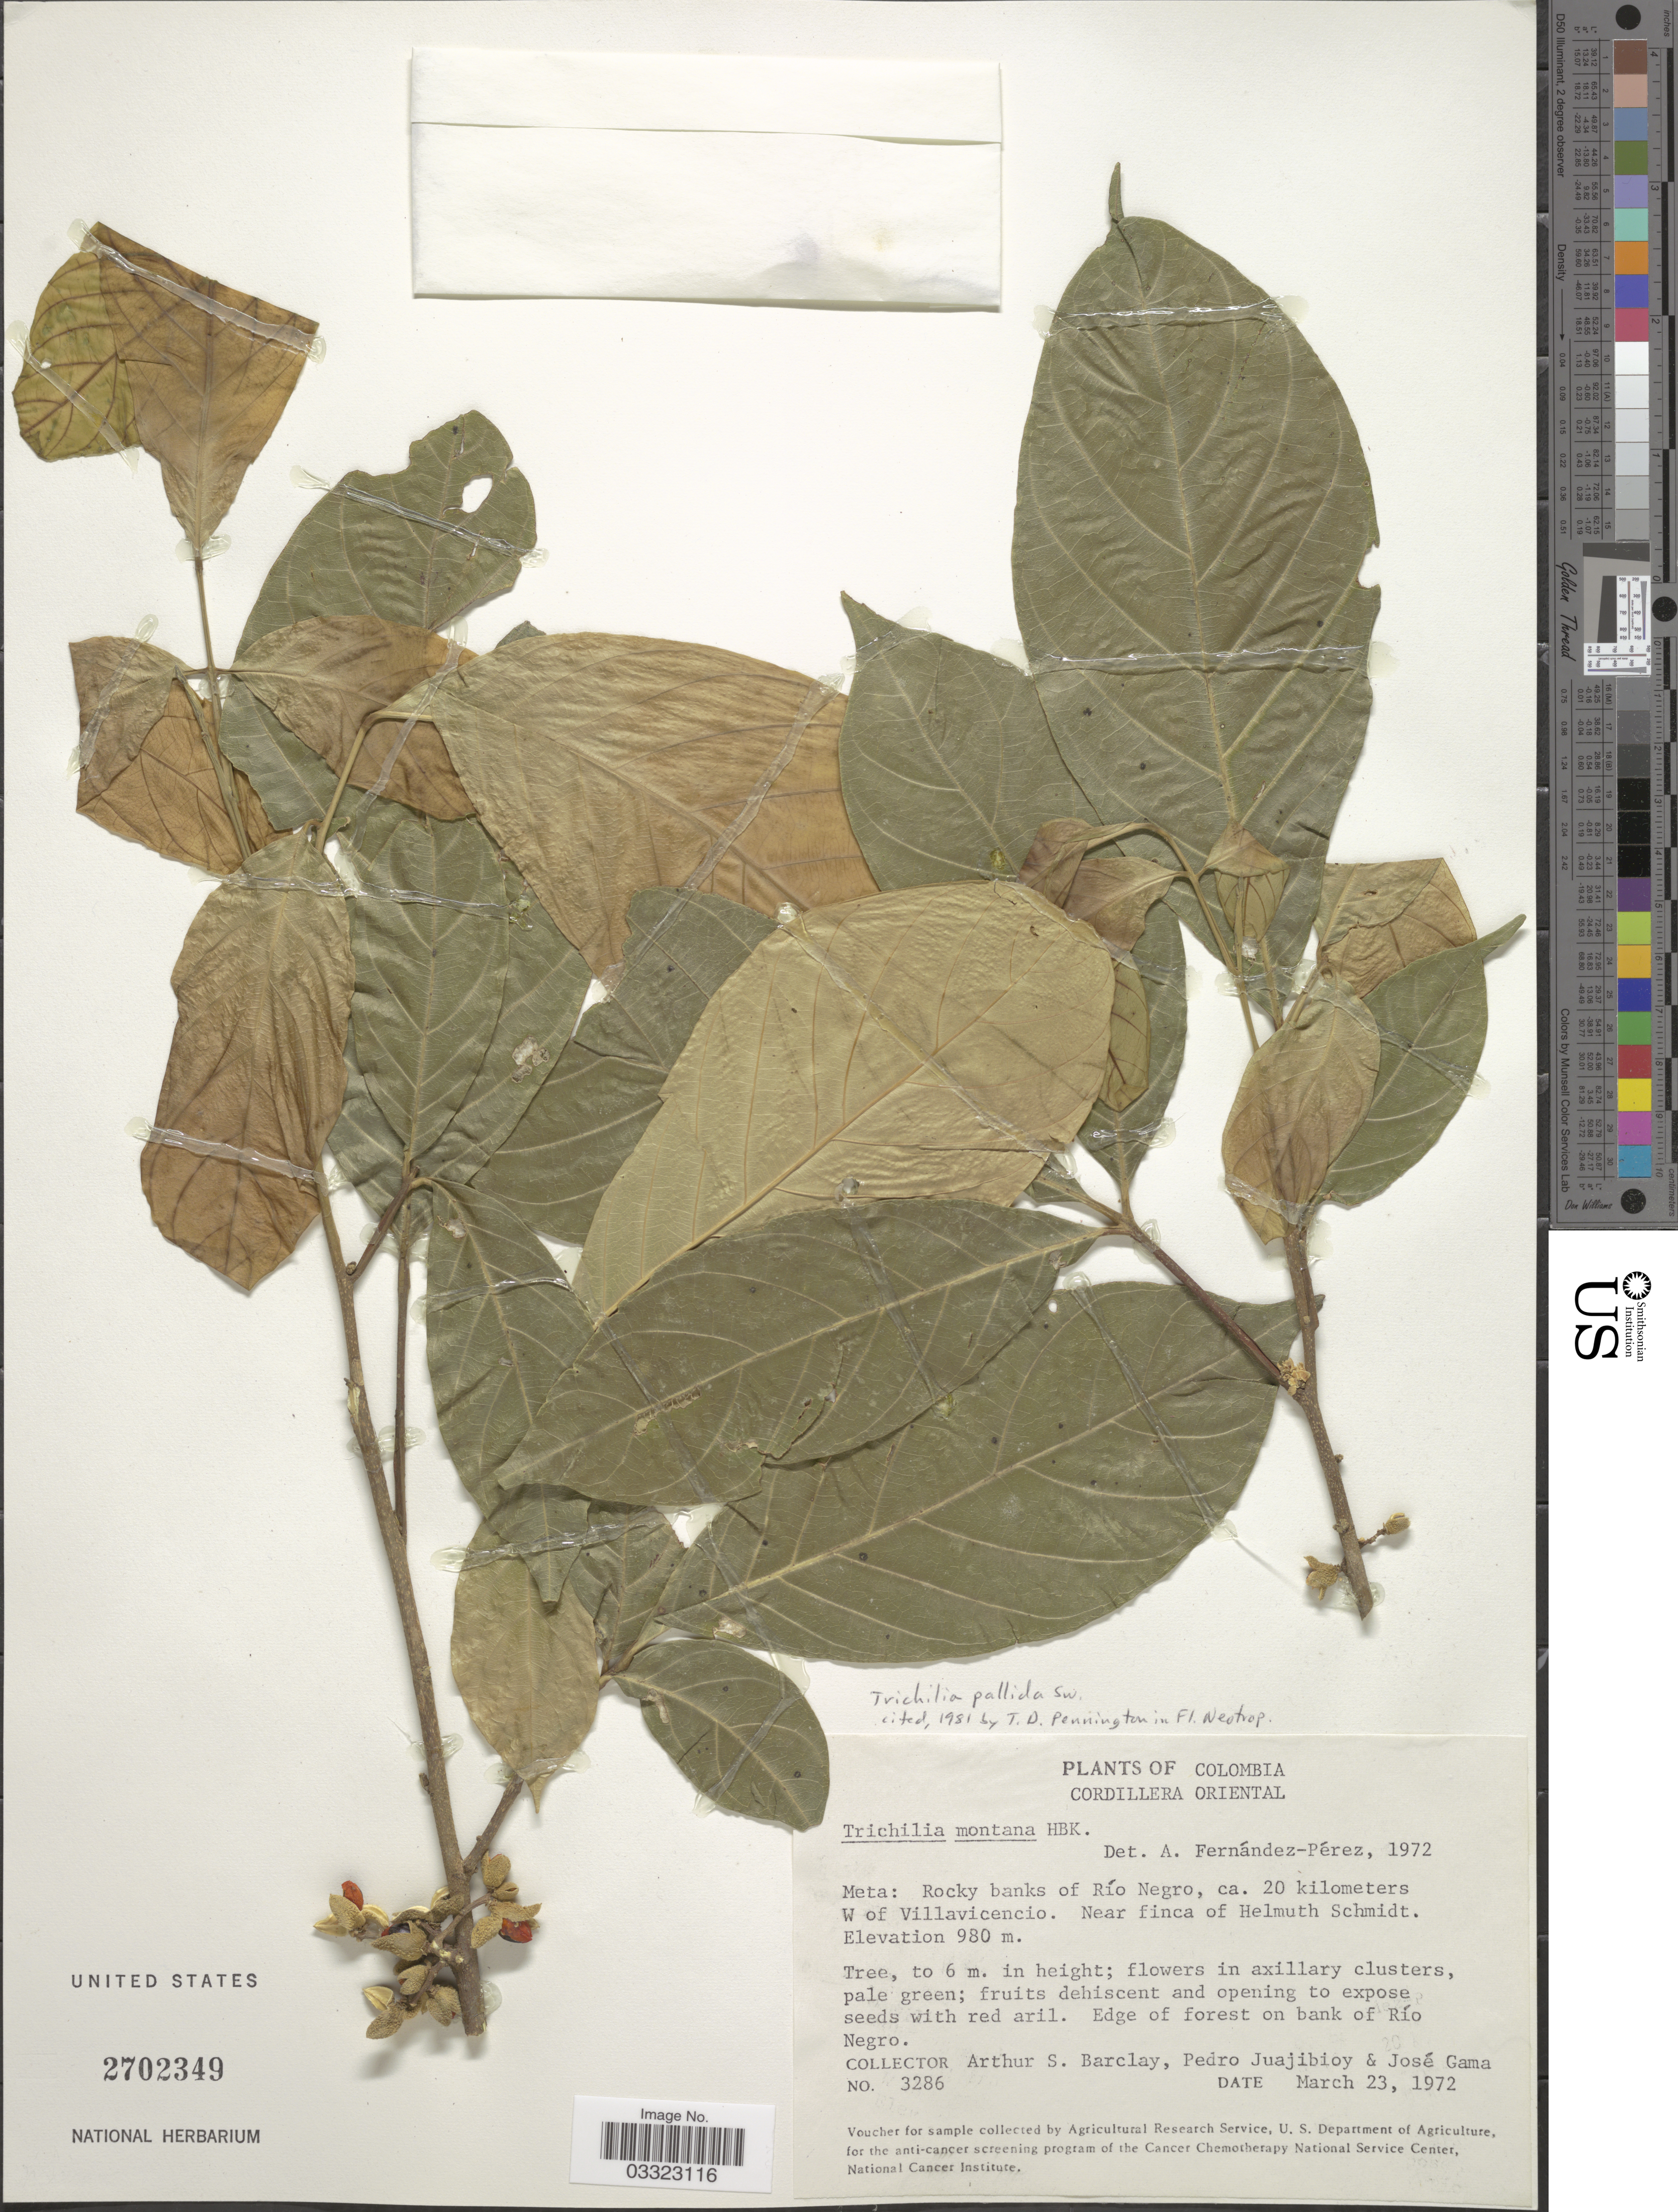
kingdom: Plantae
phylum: Tracheophyta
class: Magnoliopsida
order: Sapindales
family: Meliaceae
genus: Trichilia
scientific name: Trichilia pallida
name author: Sw.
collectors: A. S. Barclay, P. Juajibioy & J. Gama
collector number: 3286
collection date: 1972-03-23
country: Colombia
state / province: Meta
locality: Cordillera Oriental. Rocky banks of Río Negro, ca. 20 kilomters W of Villavicencio. Near finca of Helmuth Schmidt. Edge of forest on bank of Río Negro.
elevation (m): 980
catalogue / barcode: US 2702349